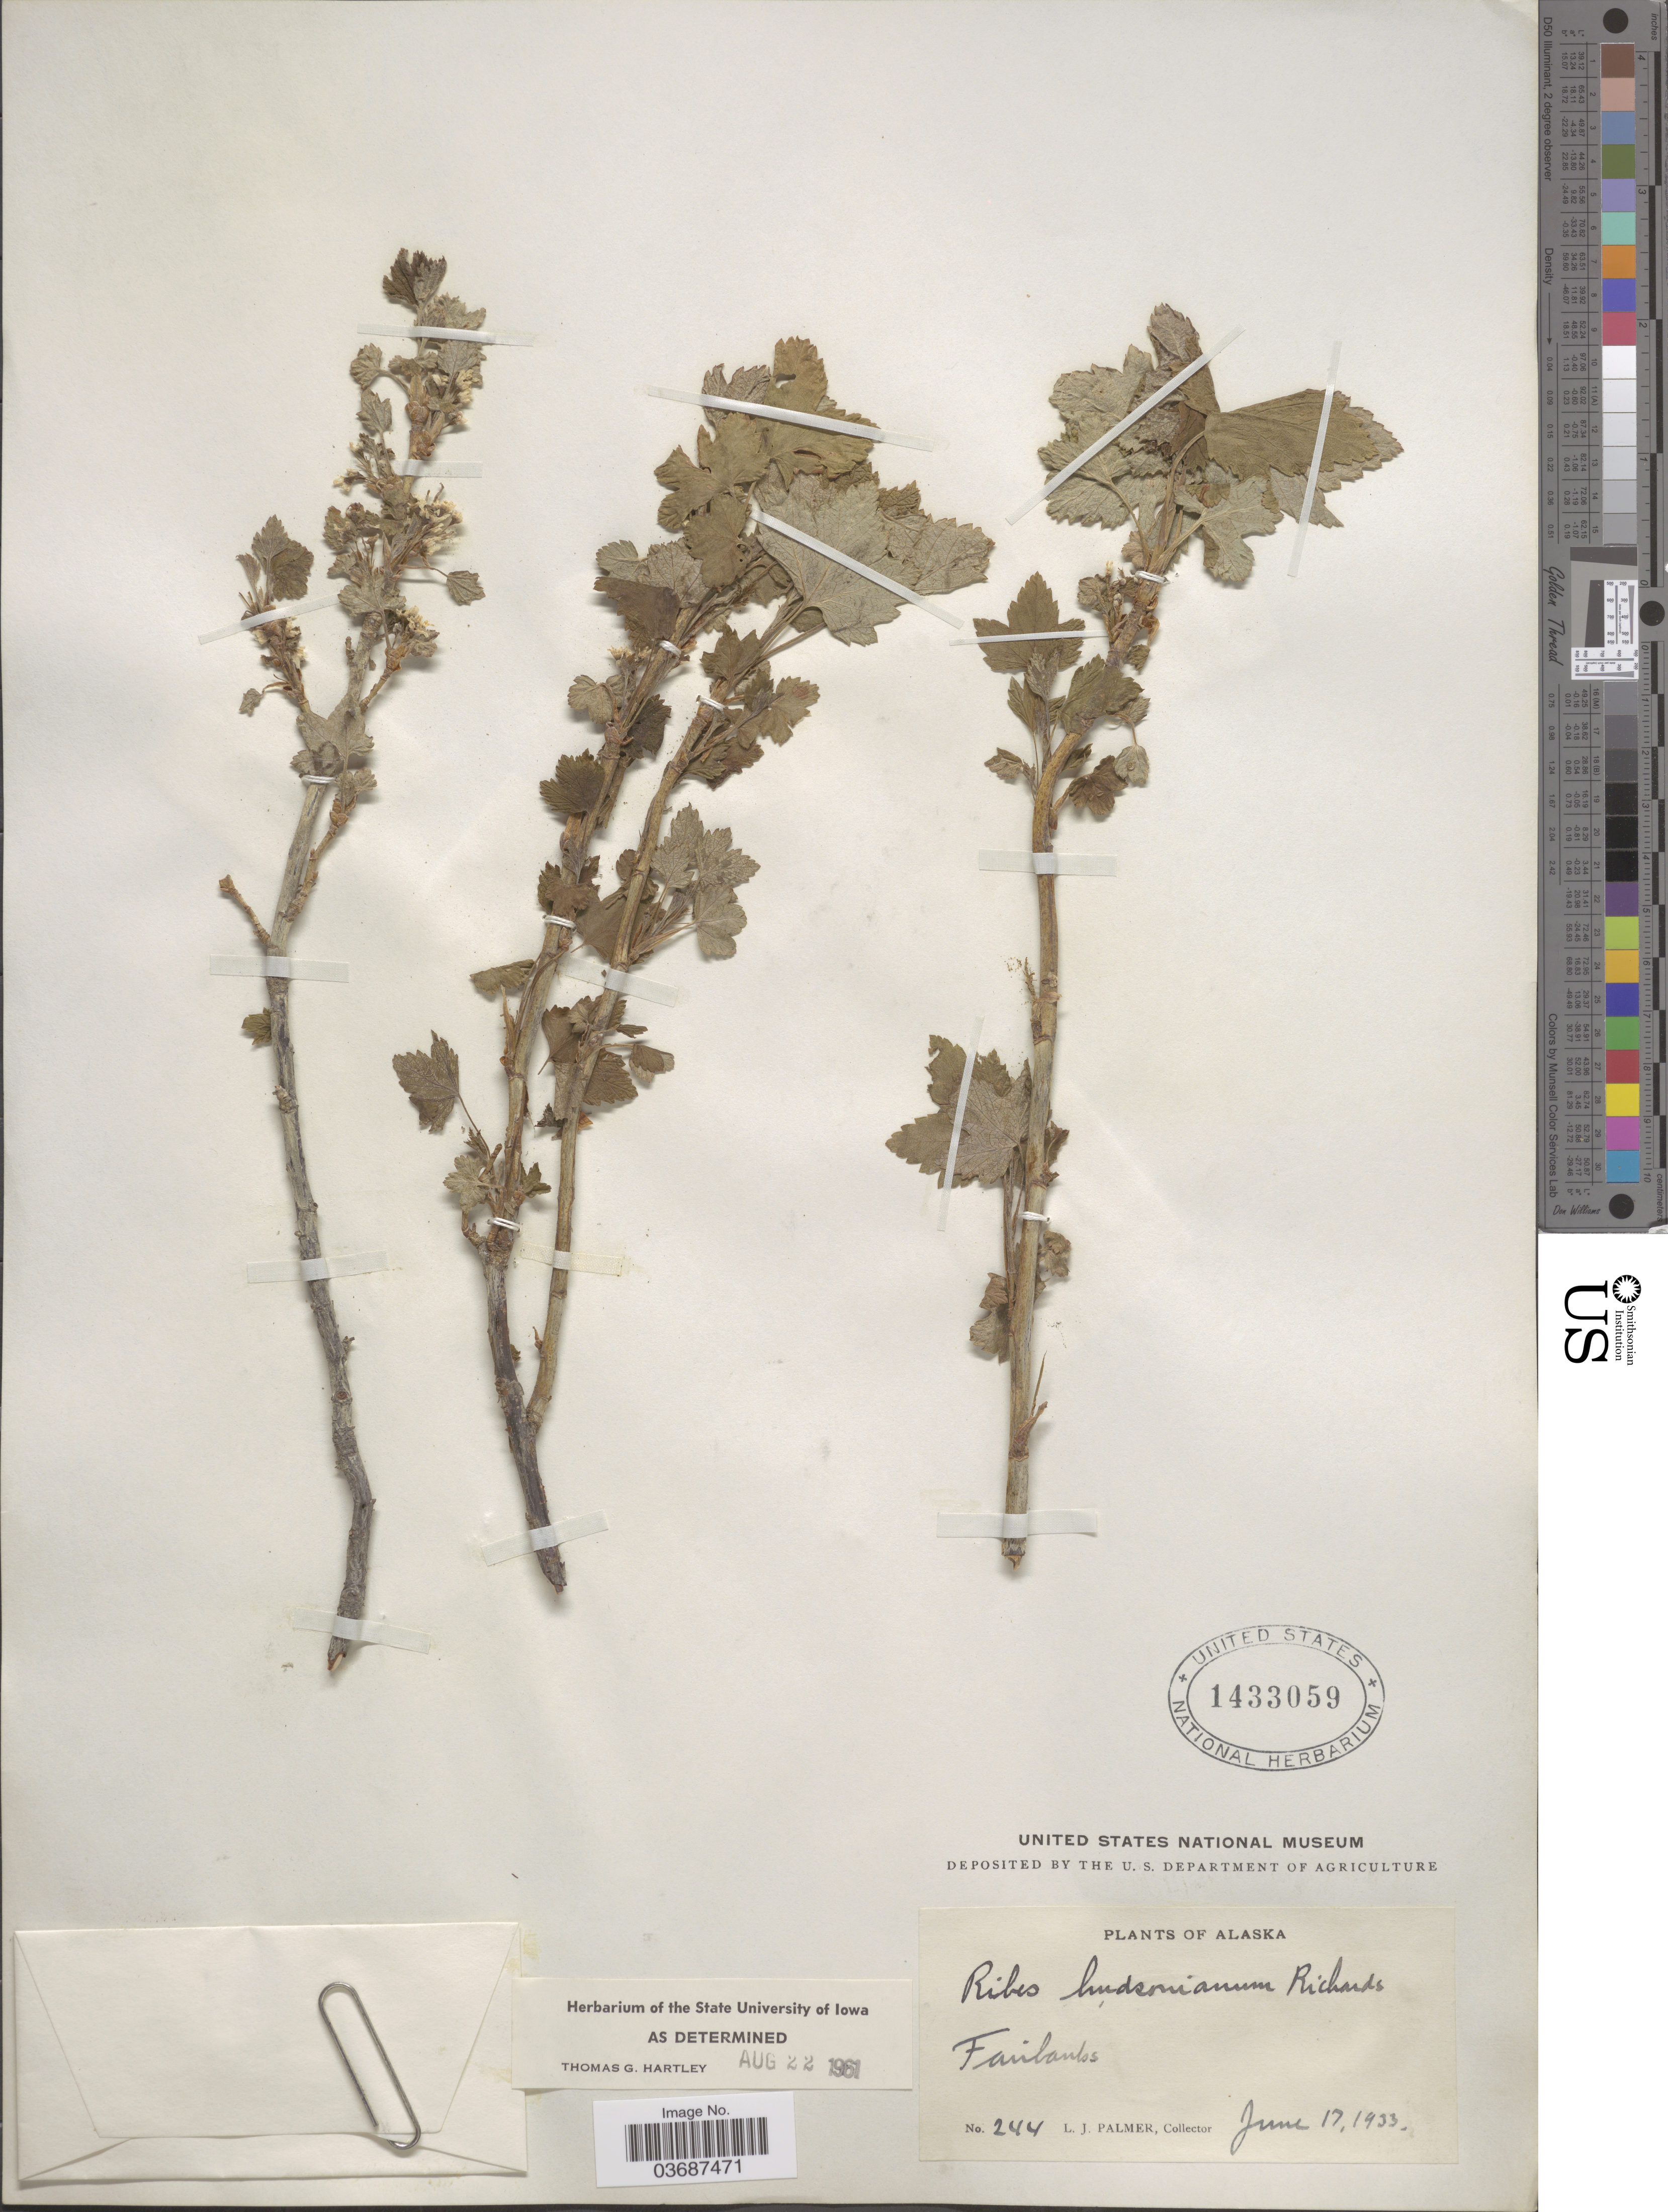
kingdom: Plantae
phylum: Tracheophyta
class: Magnoliopsida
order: Saxifragales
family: Grossulariaceae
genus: Ribes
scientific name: Ribes hudsonianum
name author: Richardson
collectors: L. J. Palmer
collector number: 244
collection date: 1933-06-17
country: United States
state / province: Alaska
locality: Fairbanks.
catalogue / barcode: US 1433059